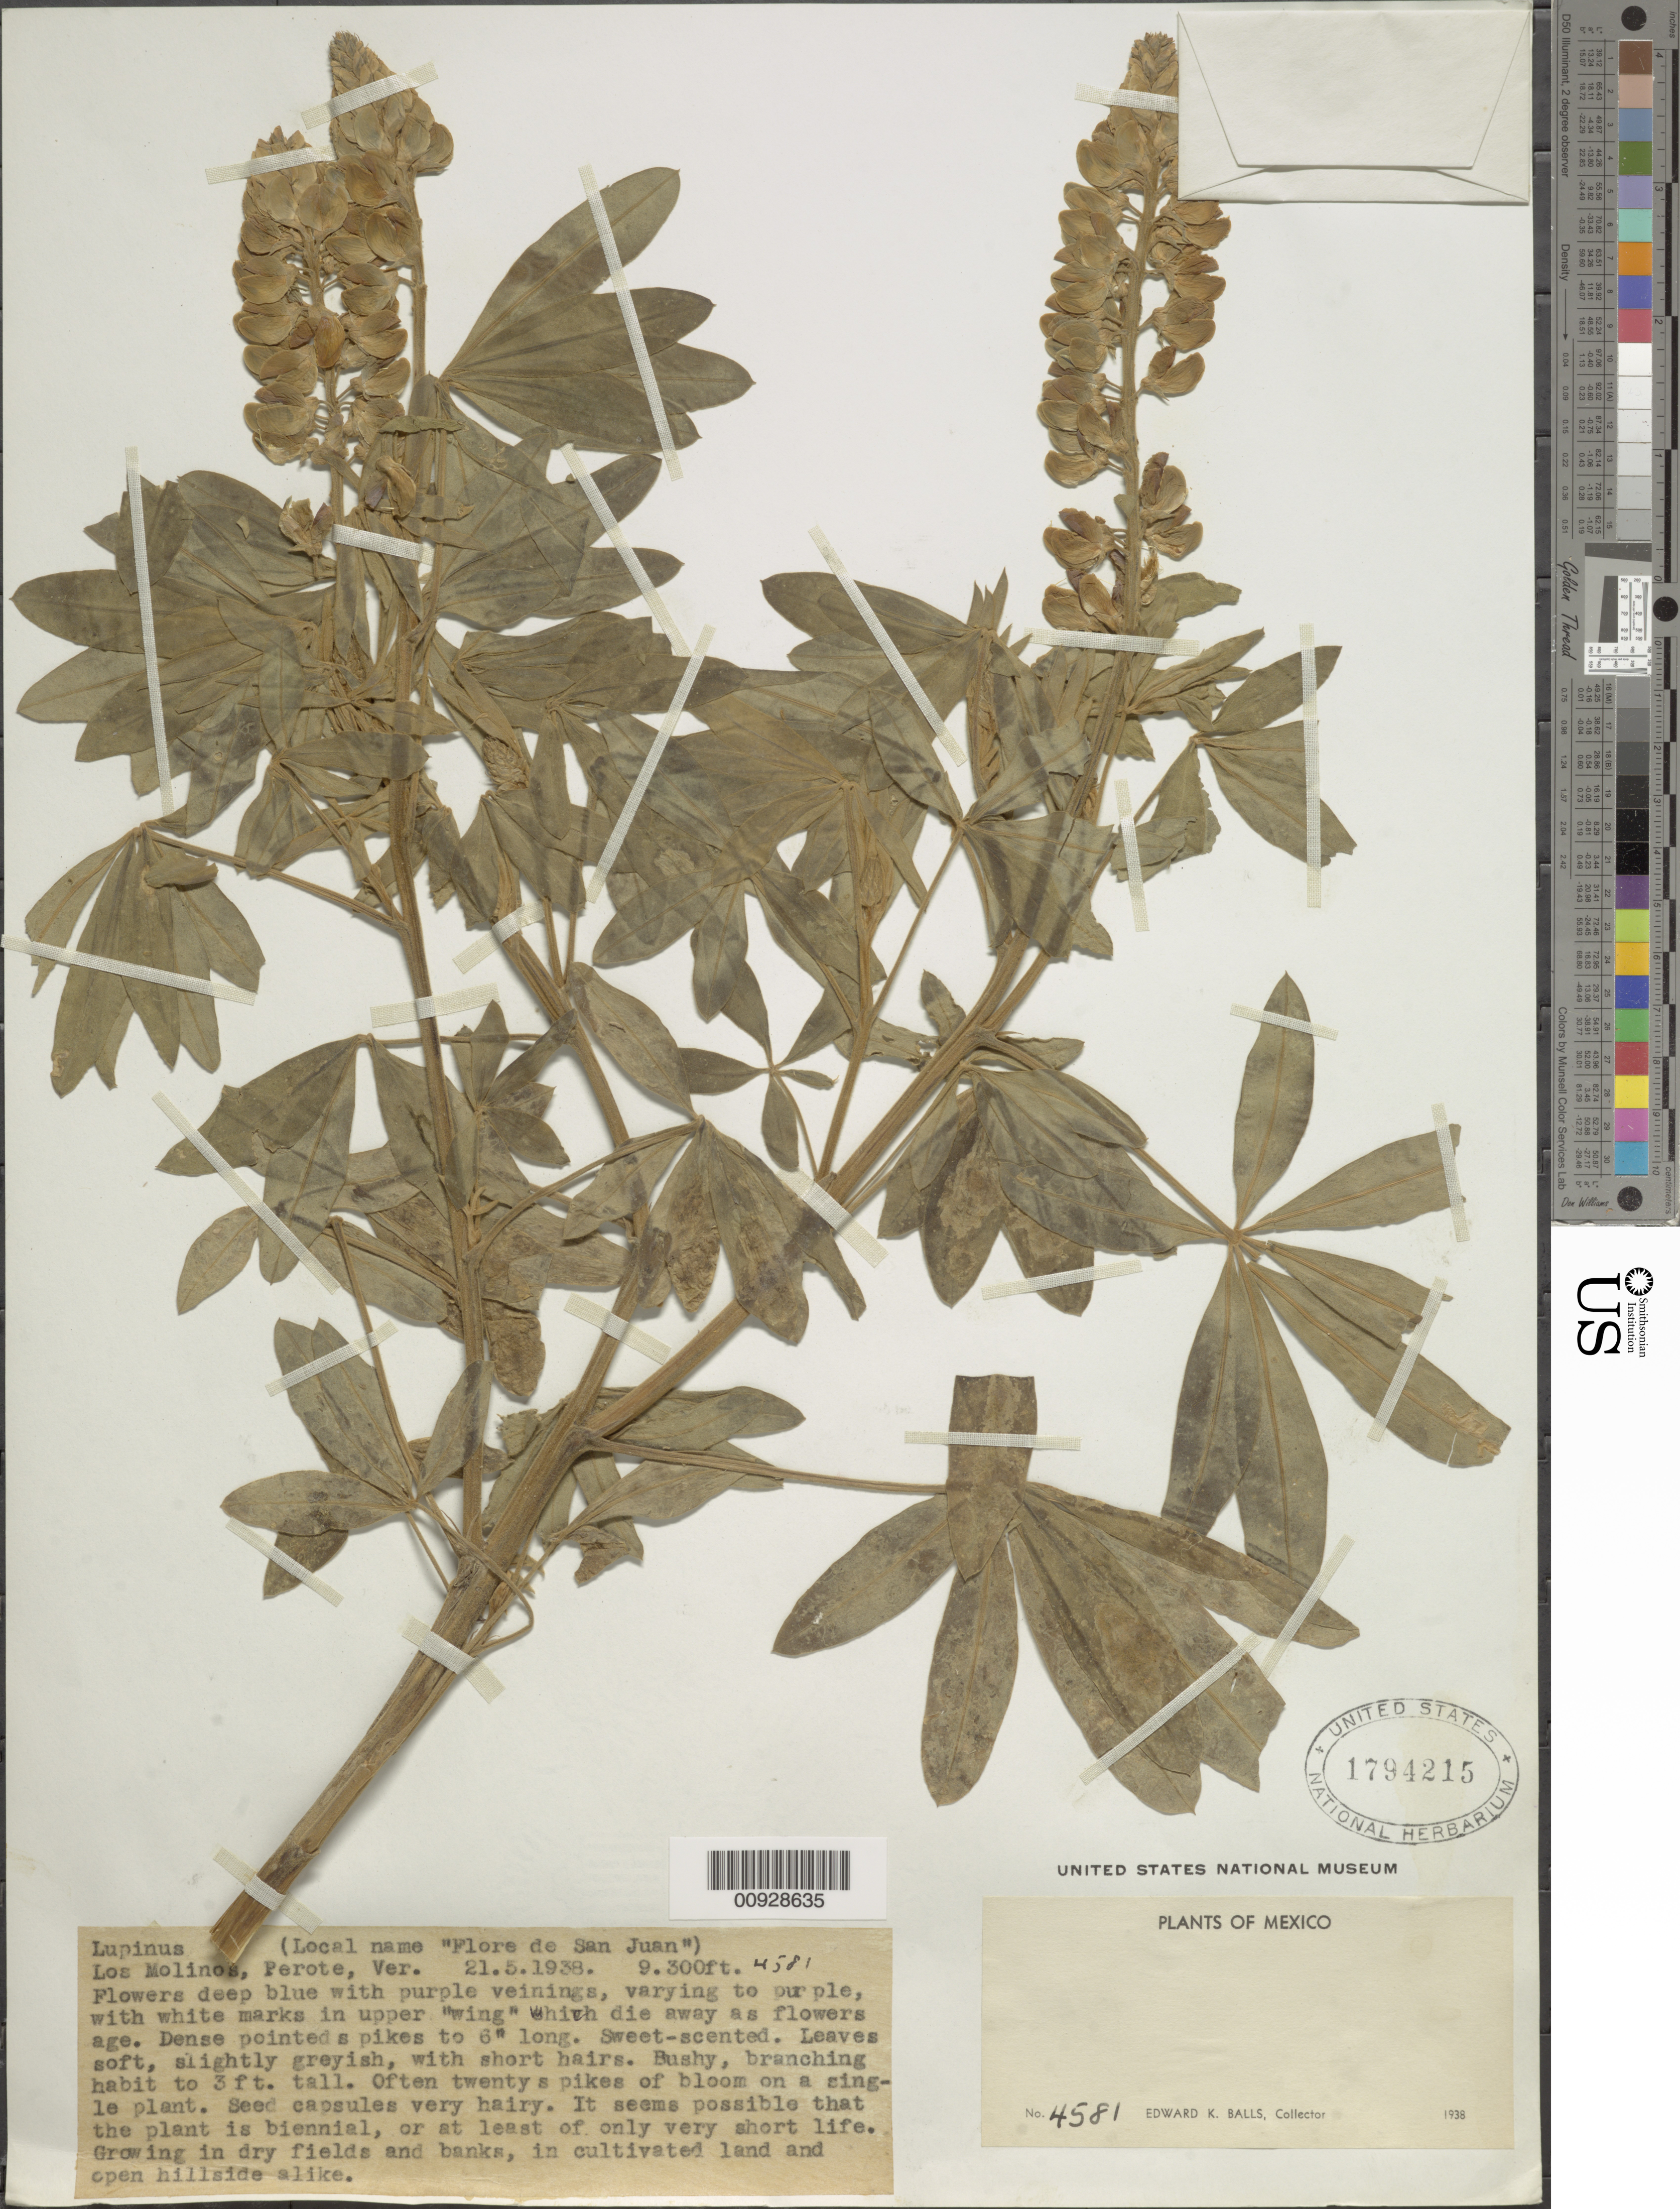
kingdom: Plantae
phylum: Tracheophyta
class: Magnoliopsida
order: Fabales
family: Fabaceae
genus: Lupinus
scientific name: Lupinus sp.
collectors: E. K. Balls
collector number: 4581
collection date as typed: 21 May 1938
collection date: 1938-05-21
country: Mexico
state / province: Veracruz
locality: Los Molinos, Perote.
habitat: Growing in dry fields and banks, in cultivated land and open hillside alike.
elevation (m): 2835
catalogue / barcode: US 1794215